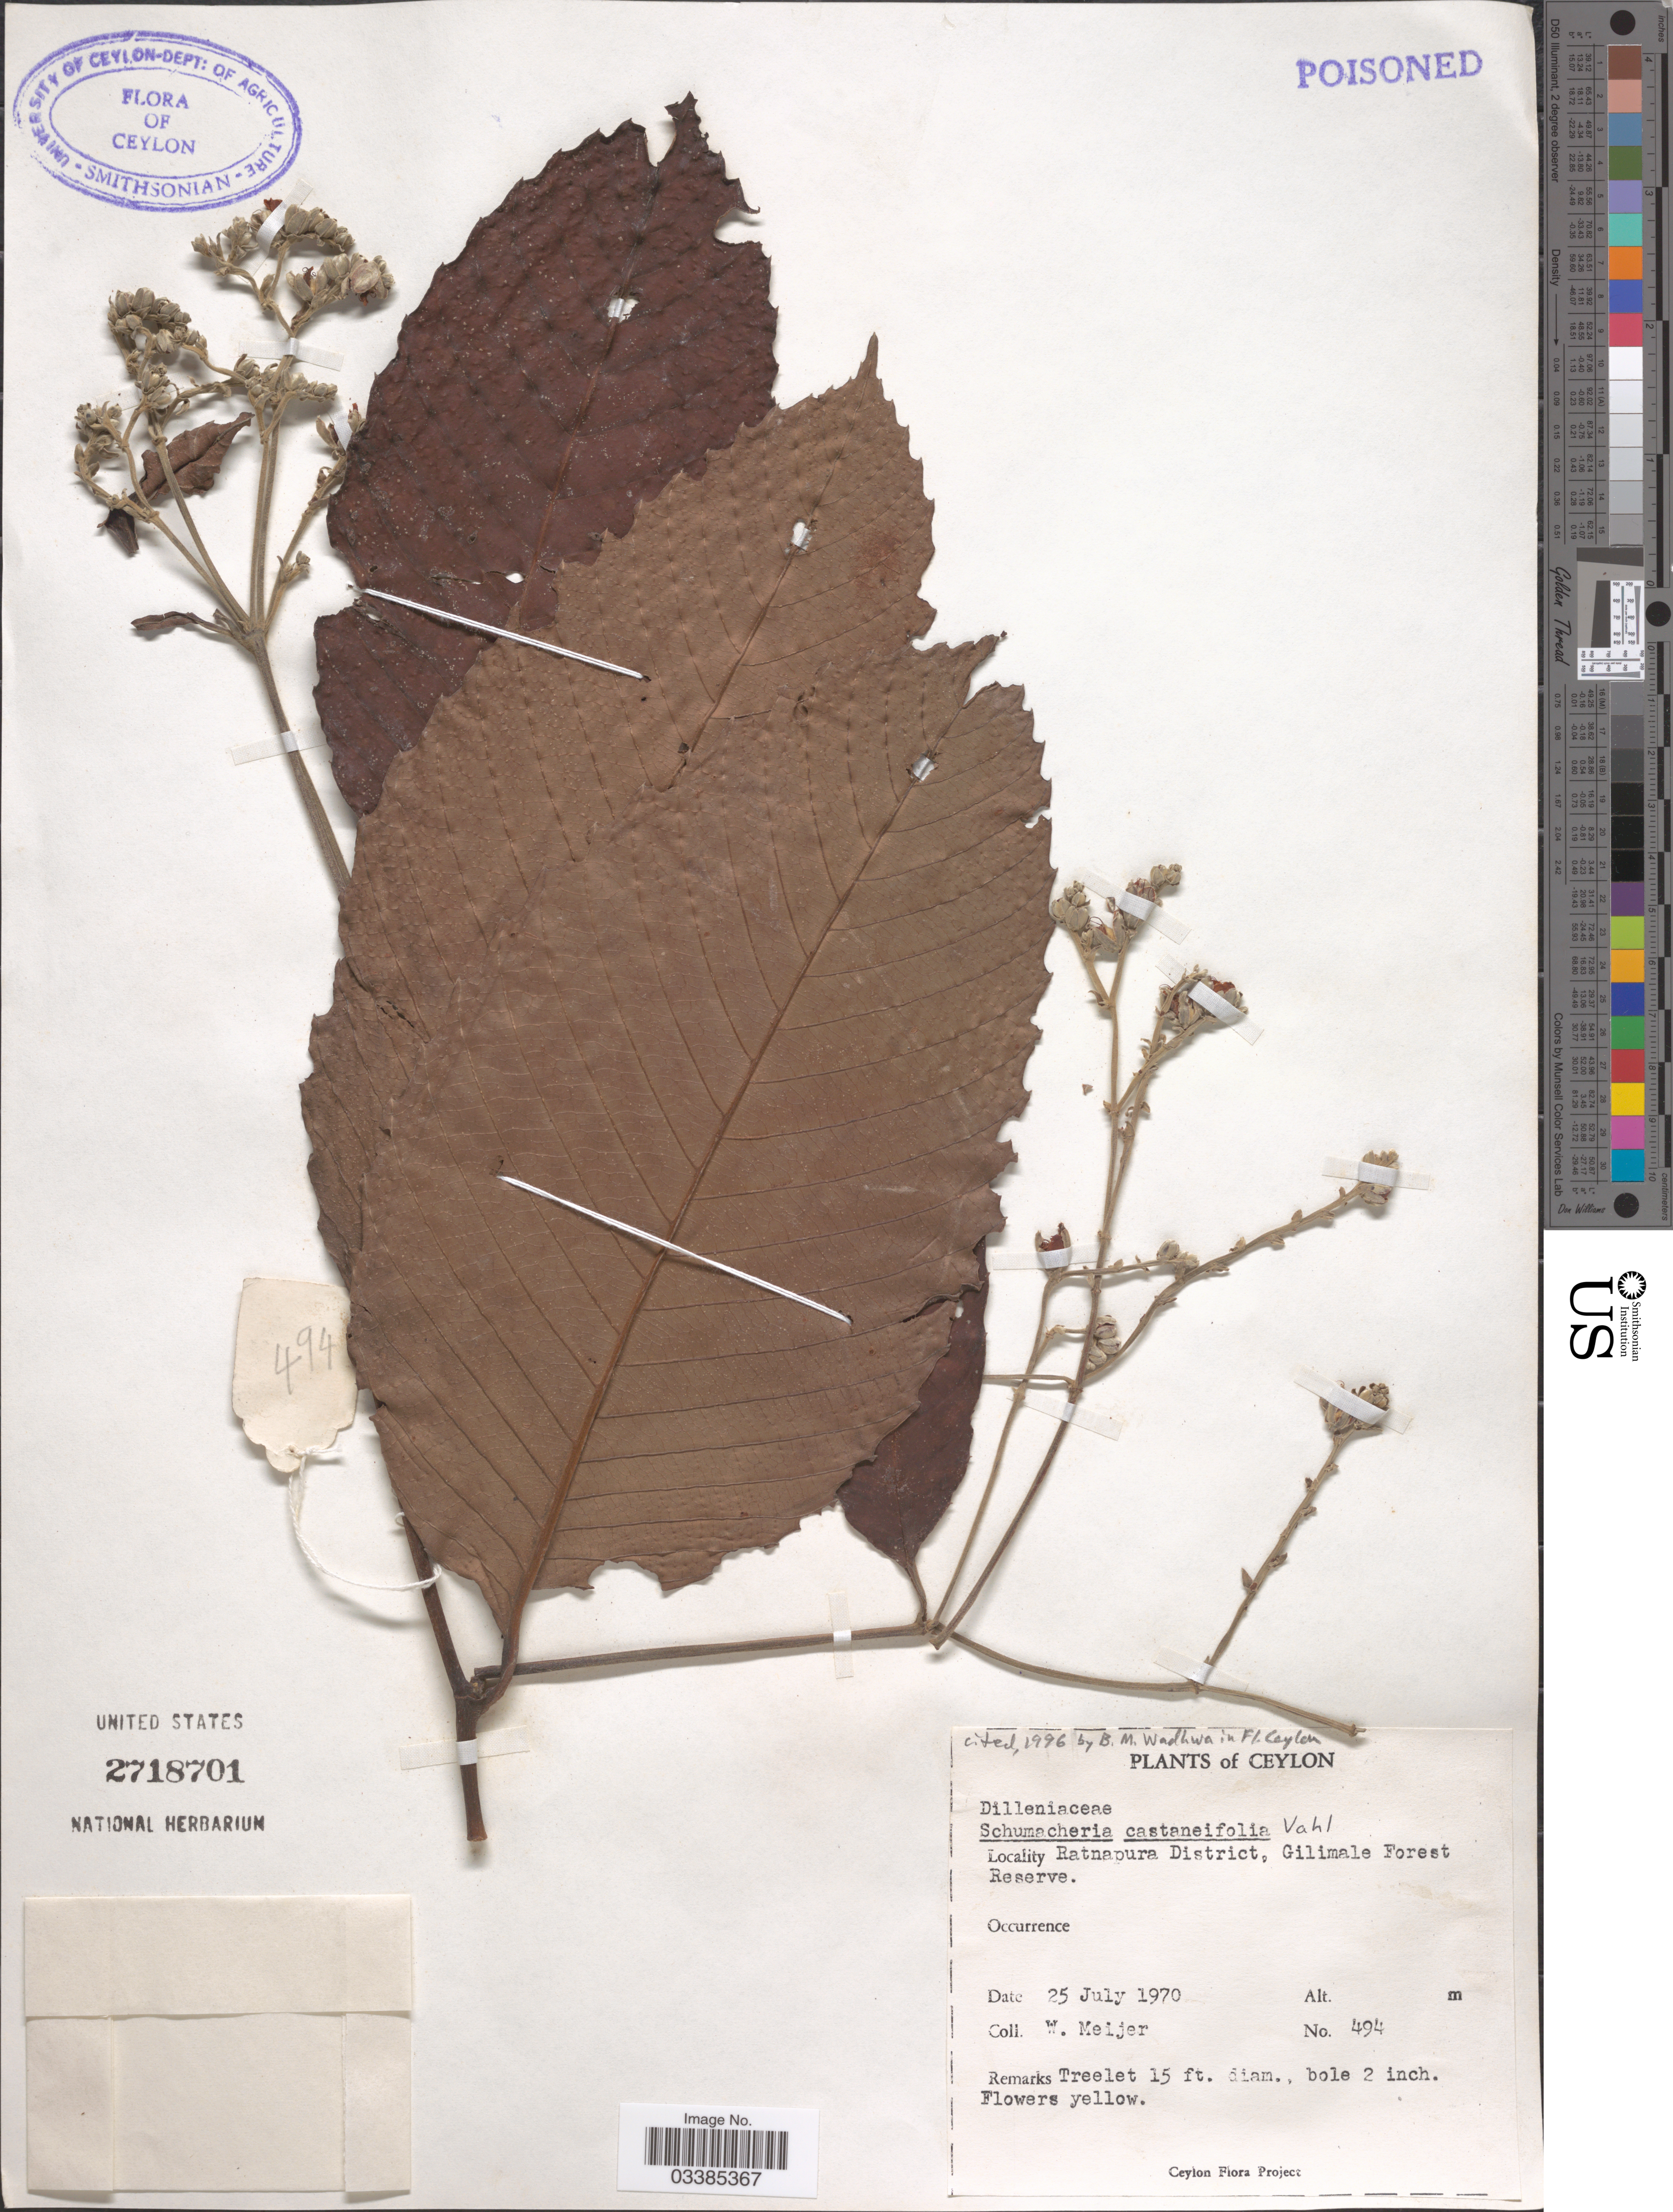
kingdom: Plantae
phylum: Tracheophyta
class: Magnoliopsida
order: Dilleniales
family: Dilleniaceae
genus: Schumacheria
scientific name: Schumacheria castaneifolia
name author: Vahl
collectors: W. Meijer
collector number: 494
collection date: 1970-07-25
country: Sri Lanka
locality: Ceylon. Ratnapura District, Gilimale Forest Reserve.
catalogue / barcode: US 2718701